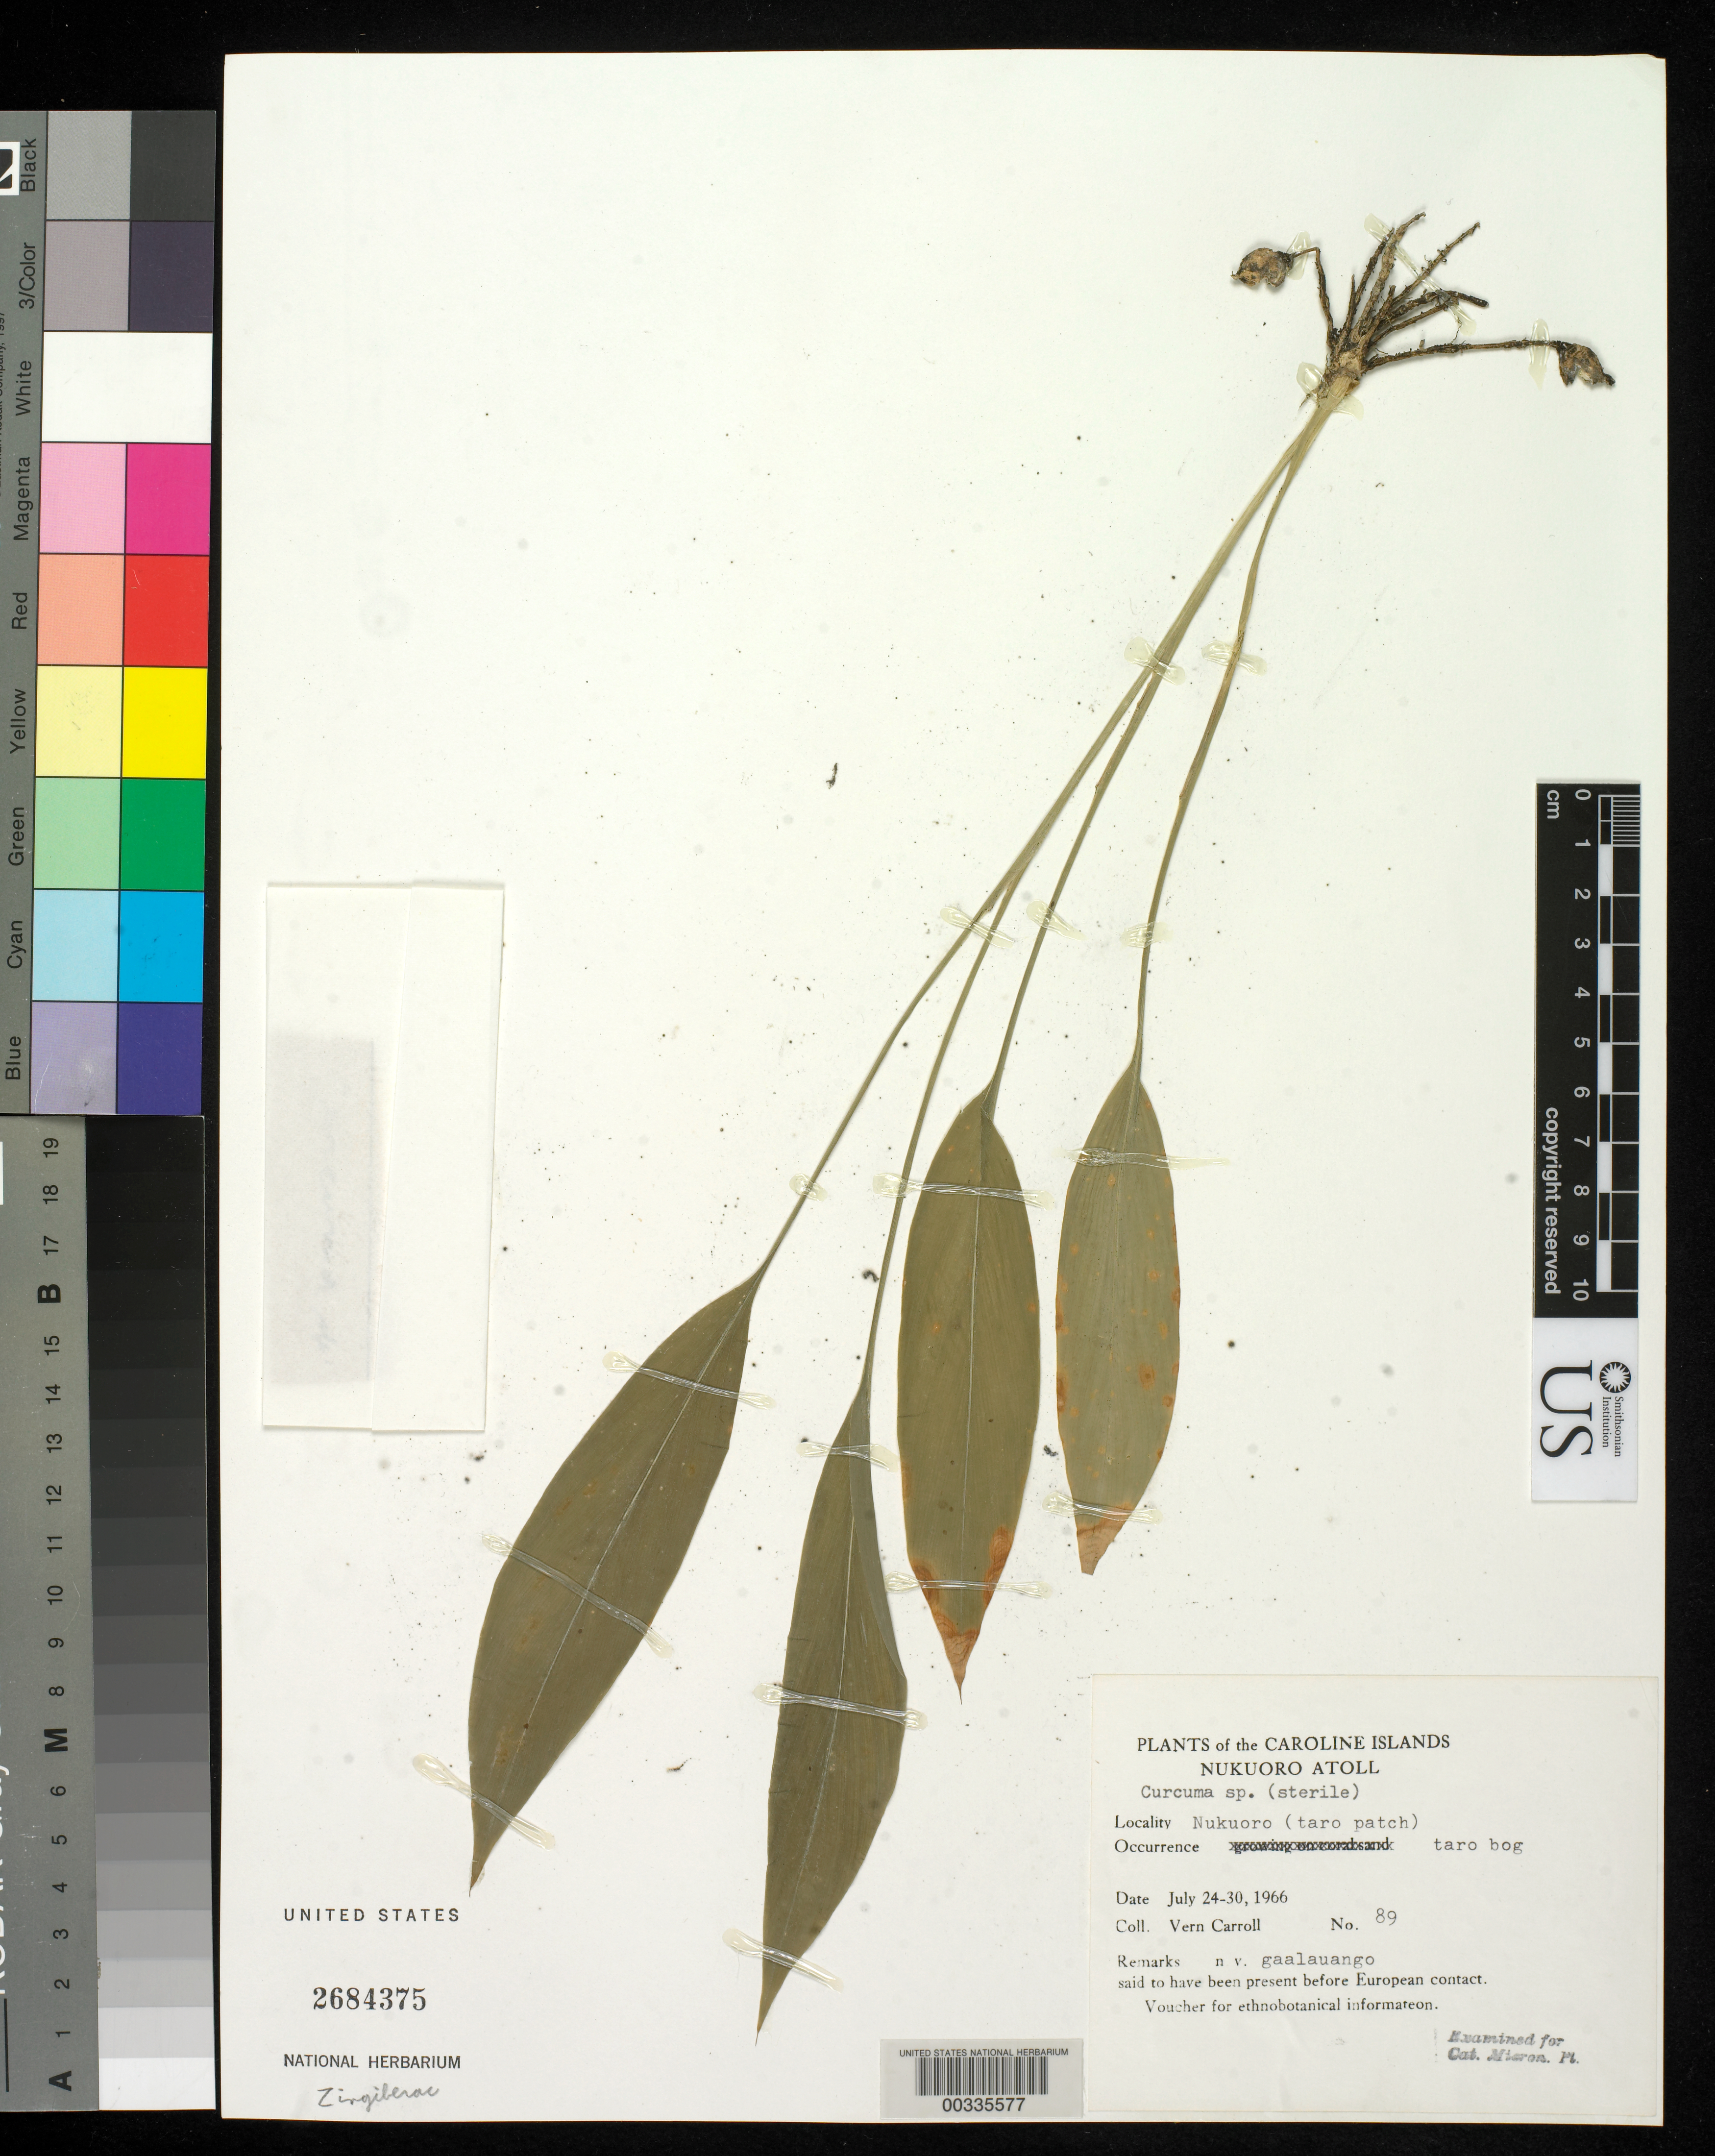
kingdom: Plantae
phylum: Tracheophyta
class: Liliopsida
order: Zingiberales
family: Zingiberaceae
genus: Curcuma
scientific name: Curcuma sp.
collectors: V. Carroll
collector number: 89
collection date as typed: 24 Jul 1966 to 30 Jul 1966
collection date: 1966-07-24/1966-07-30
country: Micronesia, Federated States of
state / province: Pohnpei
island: Nukuoro Atoll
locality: Nukuoro Islet, Nukuoro (taro patch)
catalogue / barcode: US 2684375